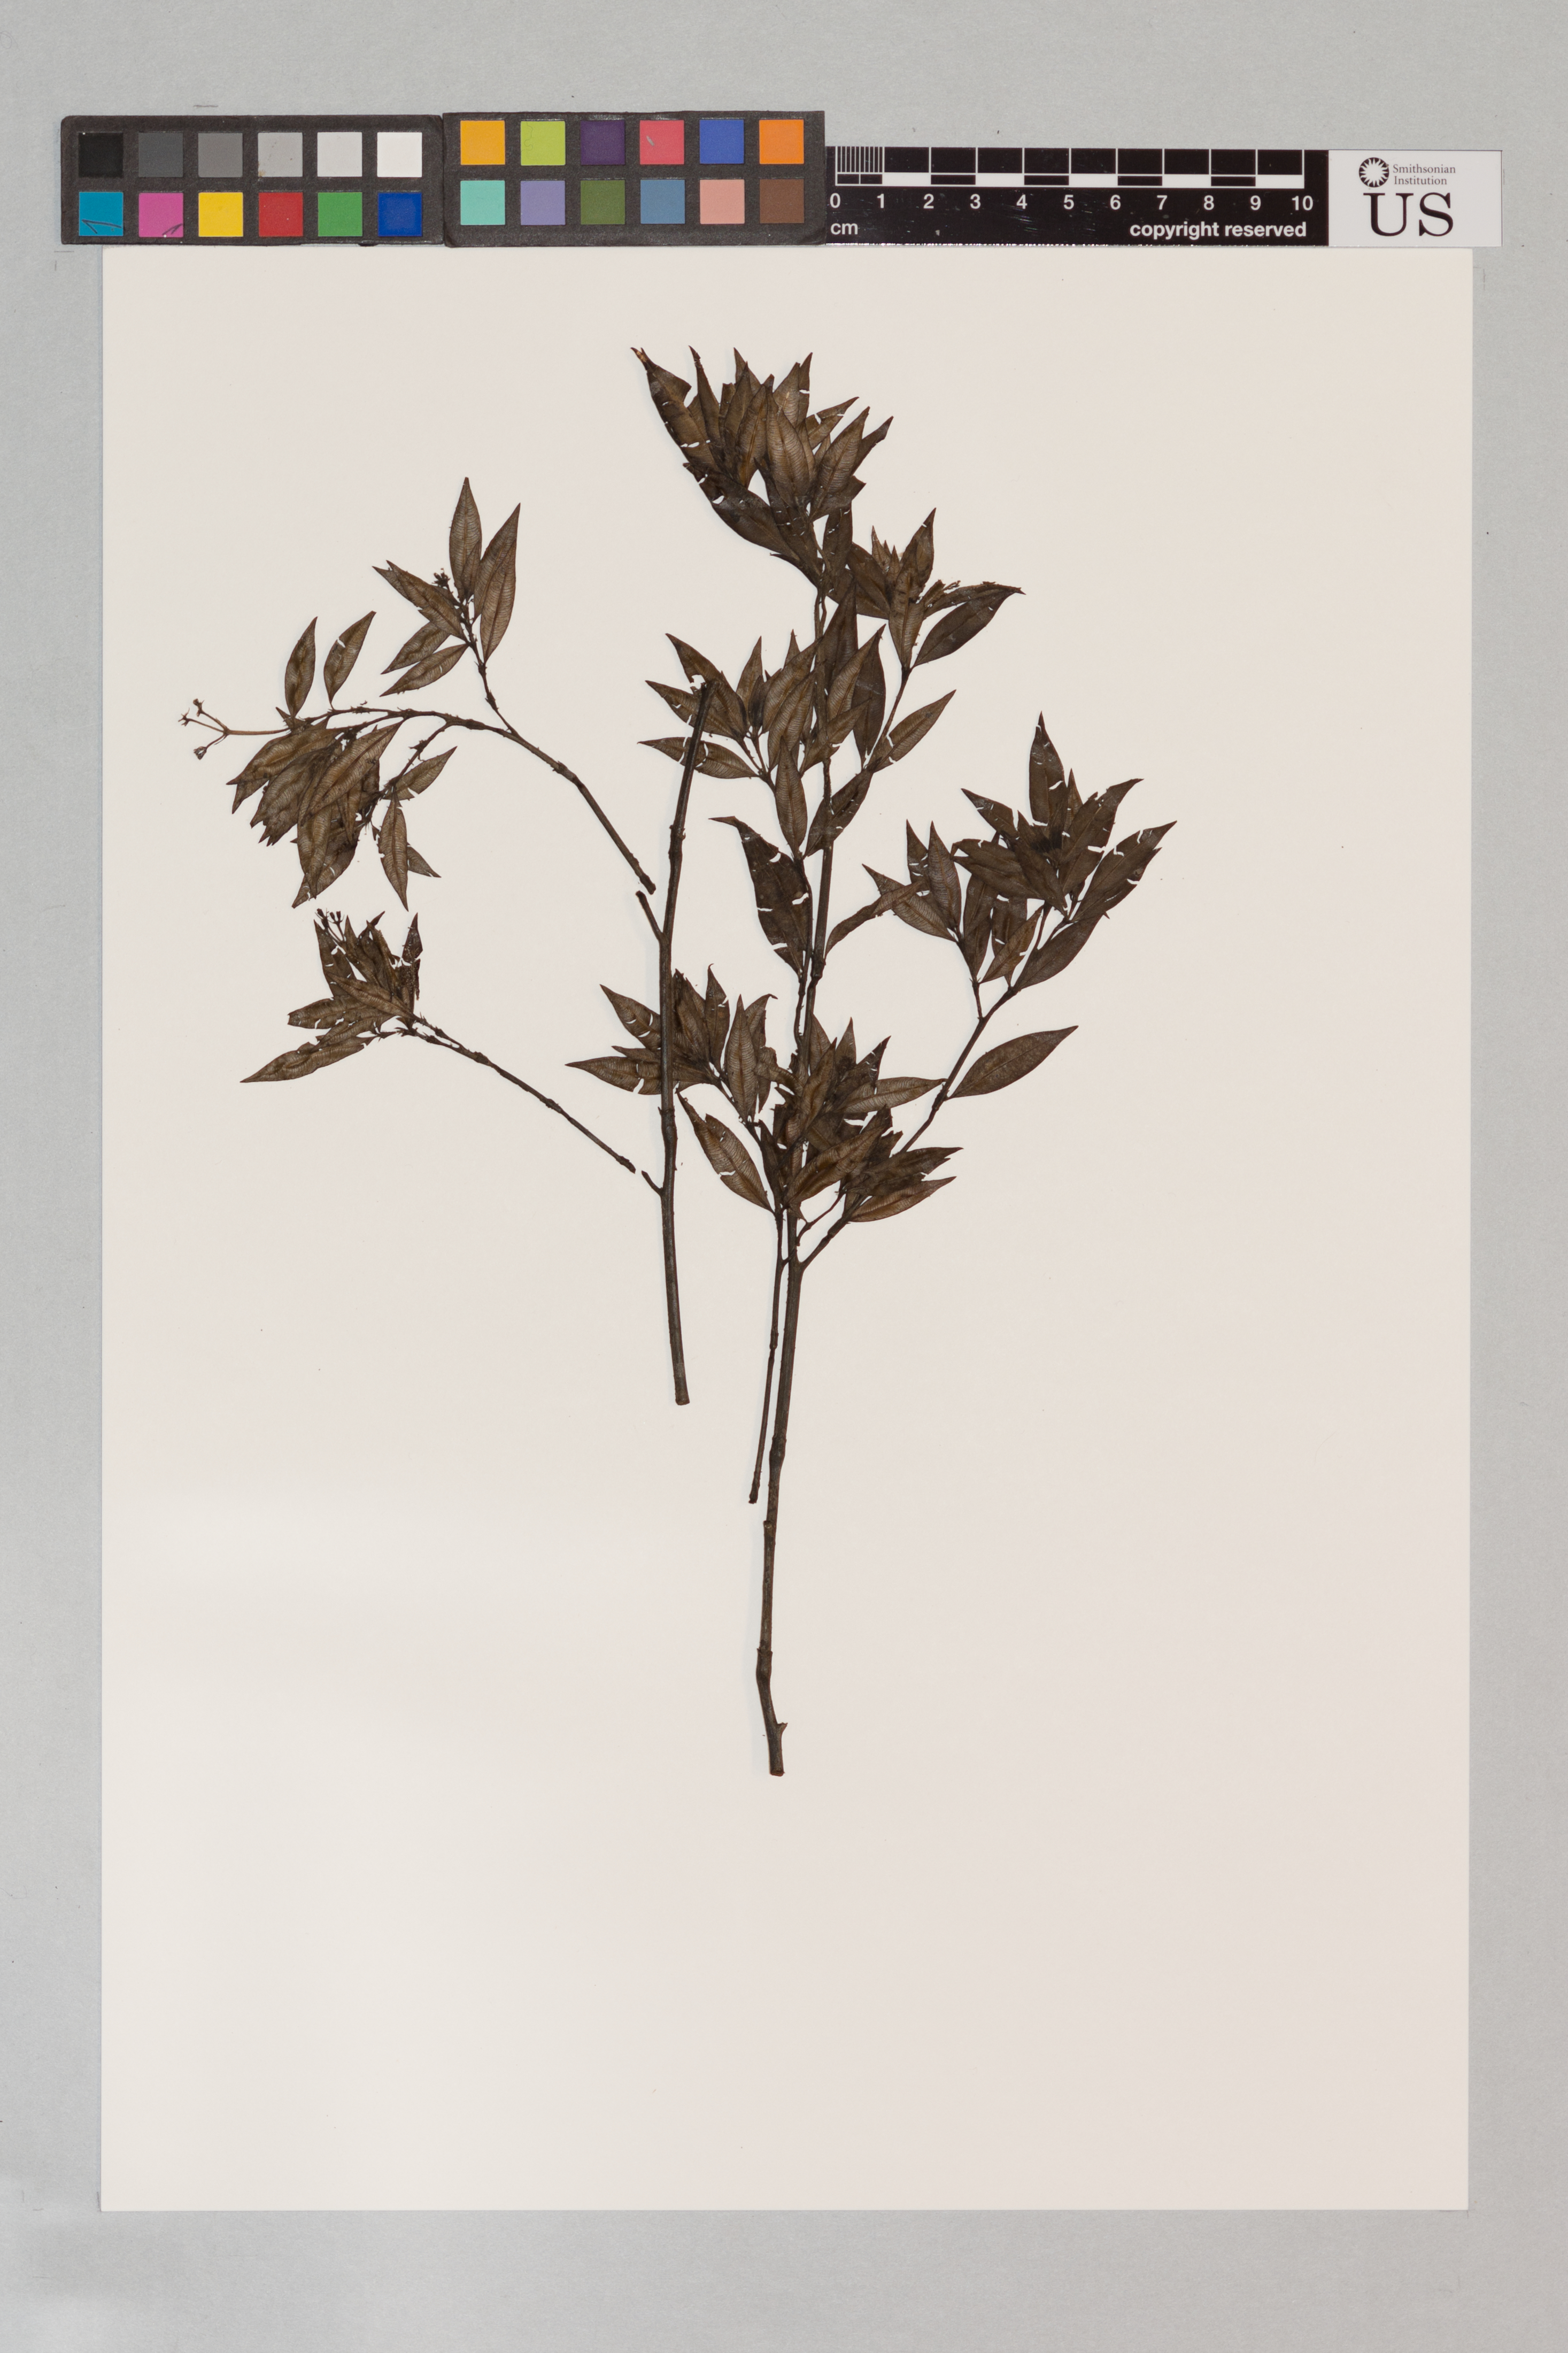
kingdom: Plantae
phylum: Tracheophyta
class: Magnoliopsida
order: Gentianales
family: Rubiaceae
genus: Psychotria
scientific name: Psychotria speluncae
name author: Standl. & Steyerm.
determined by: Taylor, Charlotte M.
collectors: H. D. Clarke, R. Williams, C. Perry, E. Tripp & J. Kelly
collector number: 9559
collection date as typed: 26 June 2001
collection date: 2001-06-26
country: Guyana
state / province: Potaro-Siparuni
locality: Mt. Ayanganna, east face, area near camp at base of fourth of four escarpments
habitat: Dense forest on sandstone and peat, with Euterpe, Clusia, and Brocchinia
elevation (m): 1545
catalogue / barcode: US 3494772